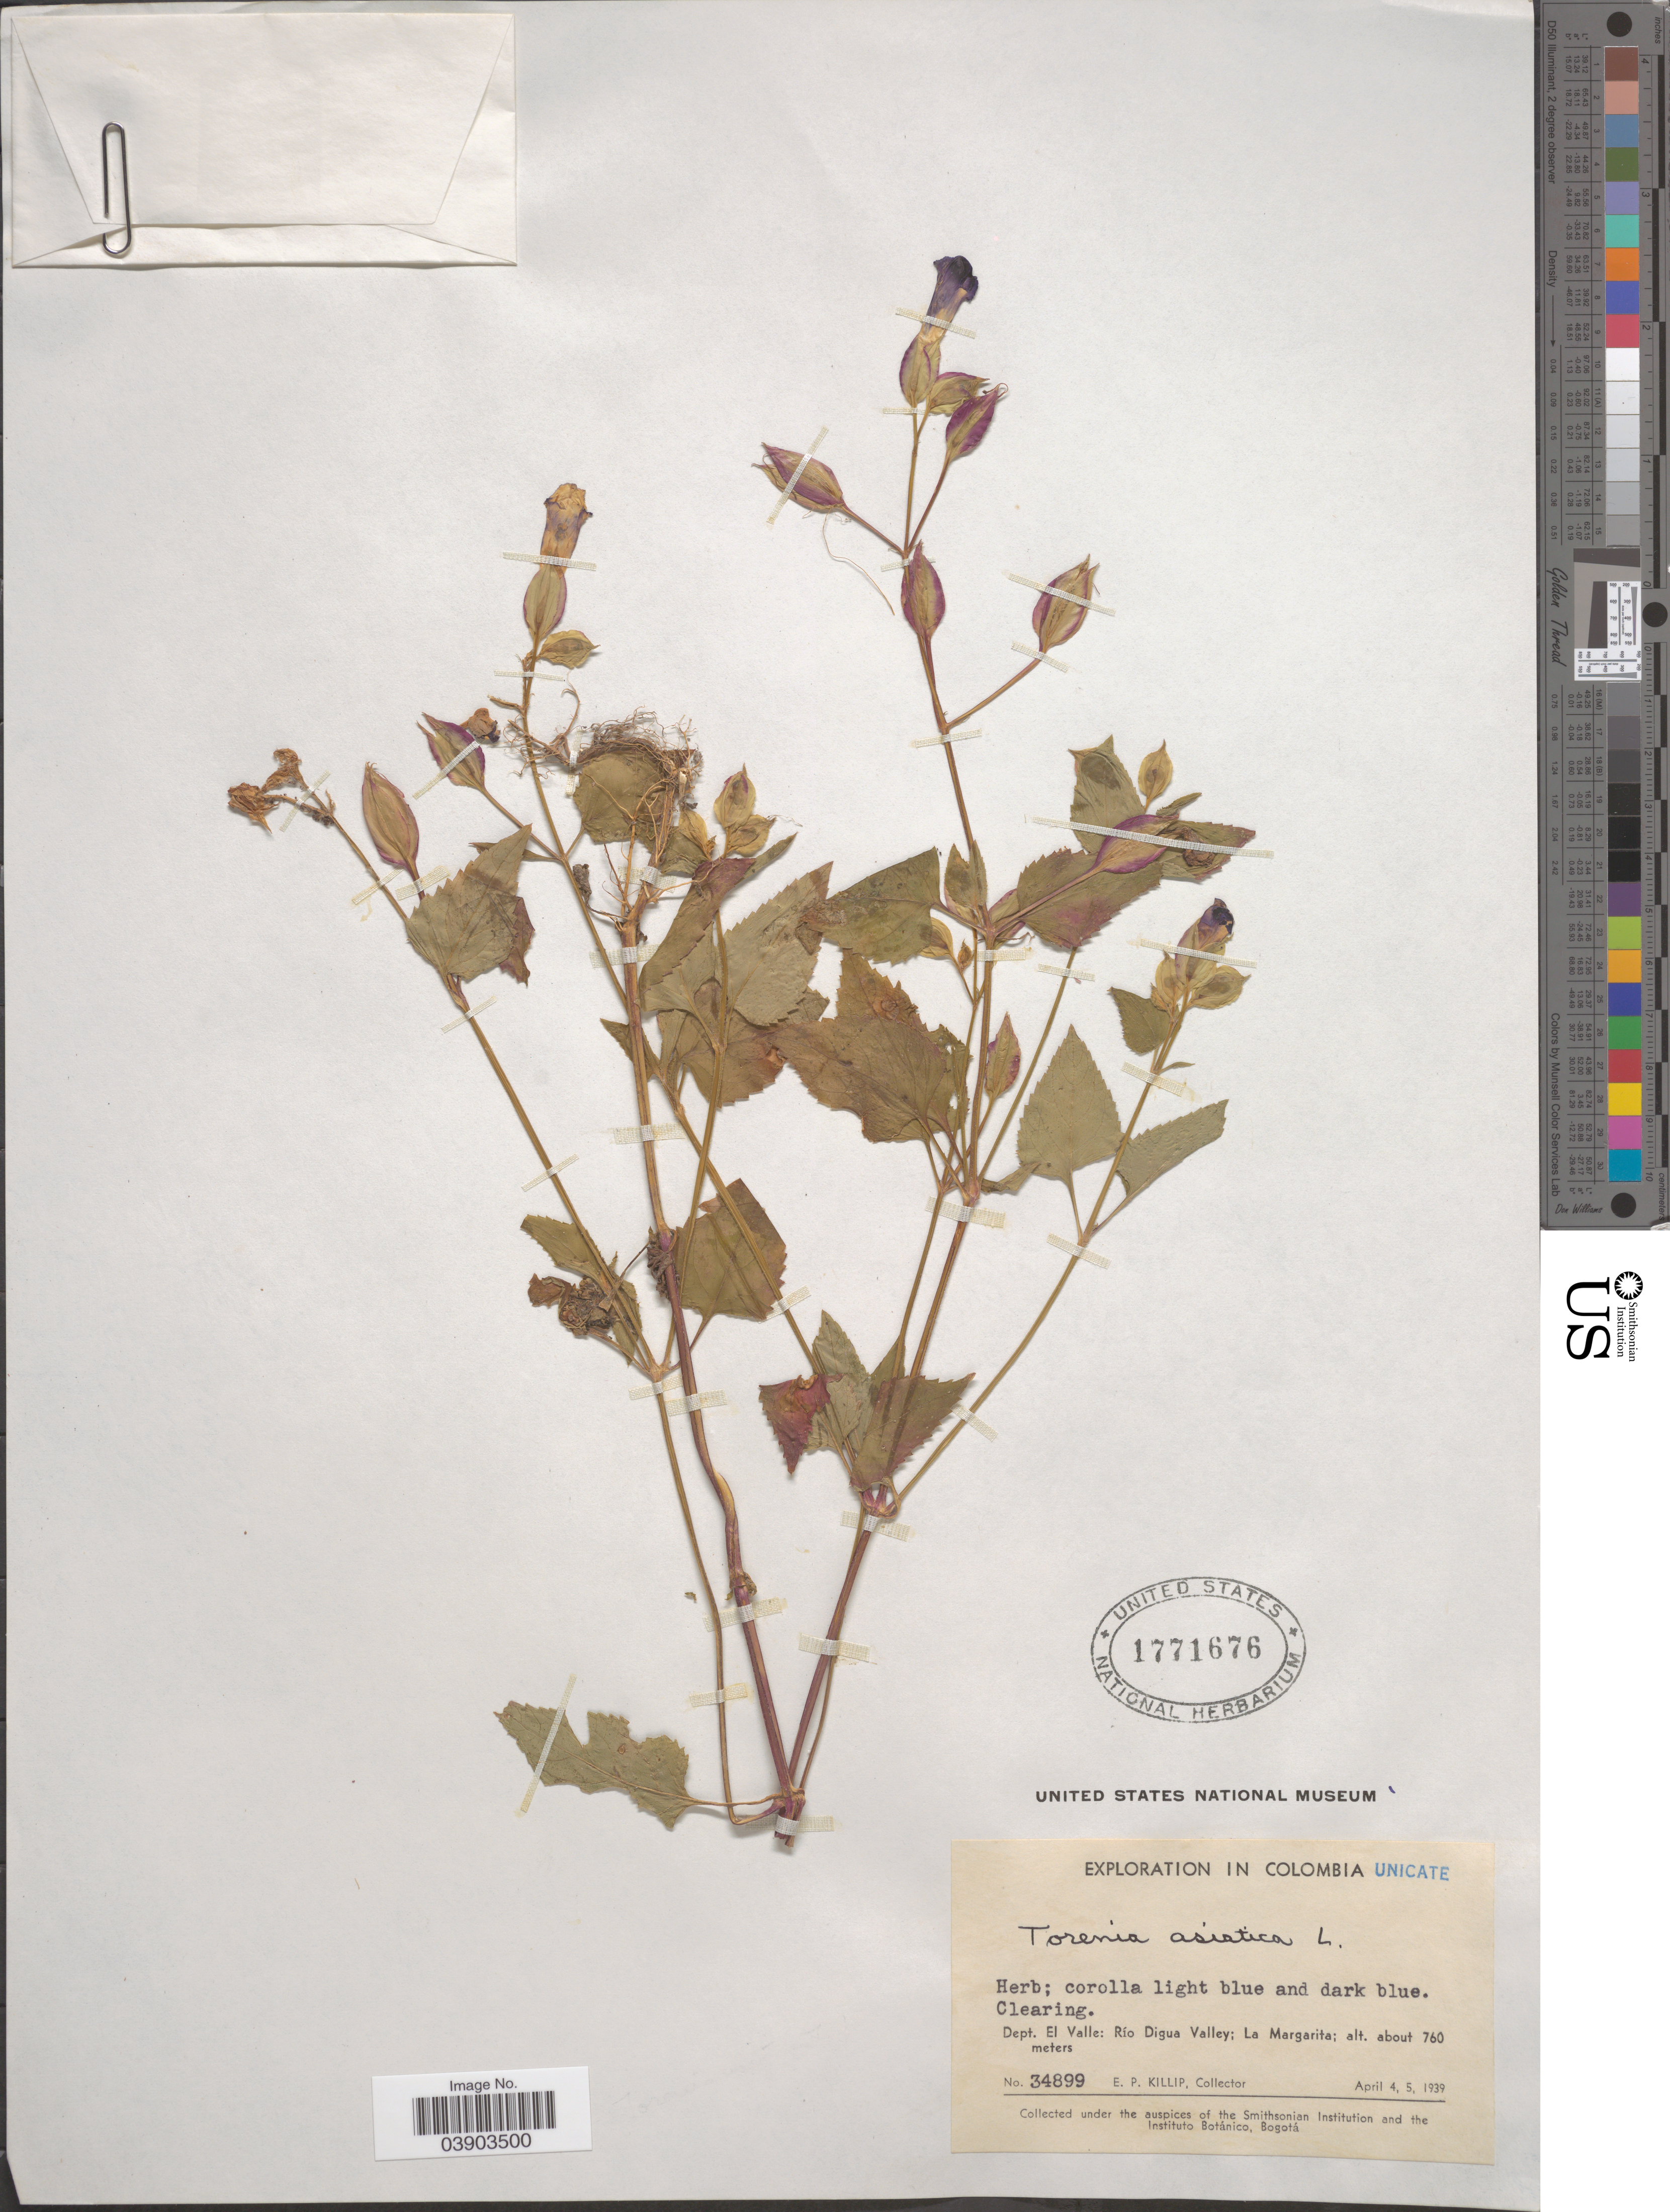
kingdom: Plantae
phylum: Tracheophyta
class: Magnoliopsida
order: Lamiales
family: Linderniaceae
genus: Torenia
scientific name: Torenia asiatica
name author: L.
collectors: E. P. Killip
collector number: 34899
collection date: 1939-04-04/1939-04-05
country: Colombia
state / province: Valle del Cauca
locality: Dept. El Valle: Río Digua Valley; La Margarita.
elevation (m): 760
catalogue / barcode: US 1771676